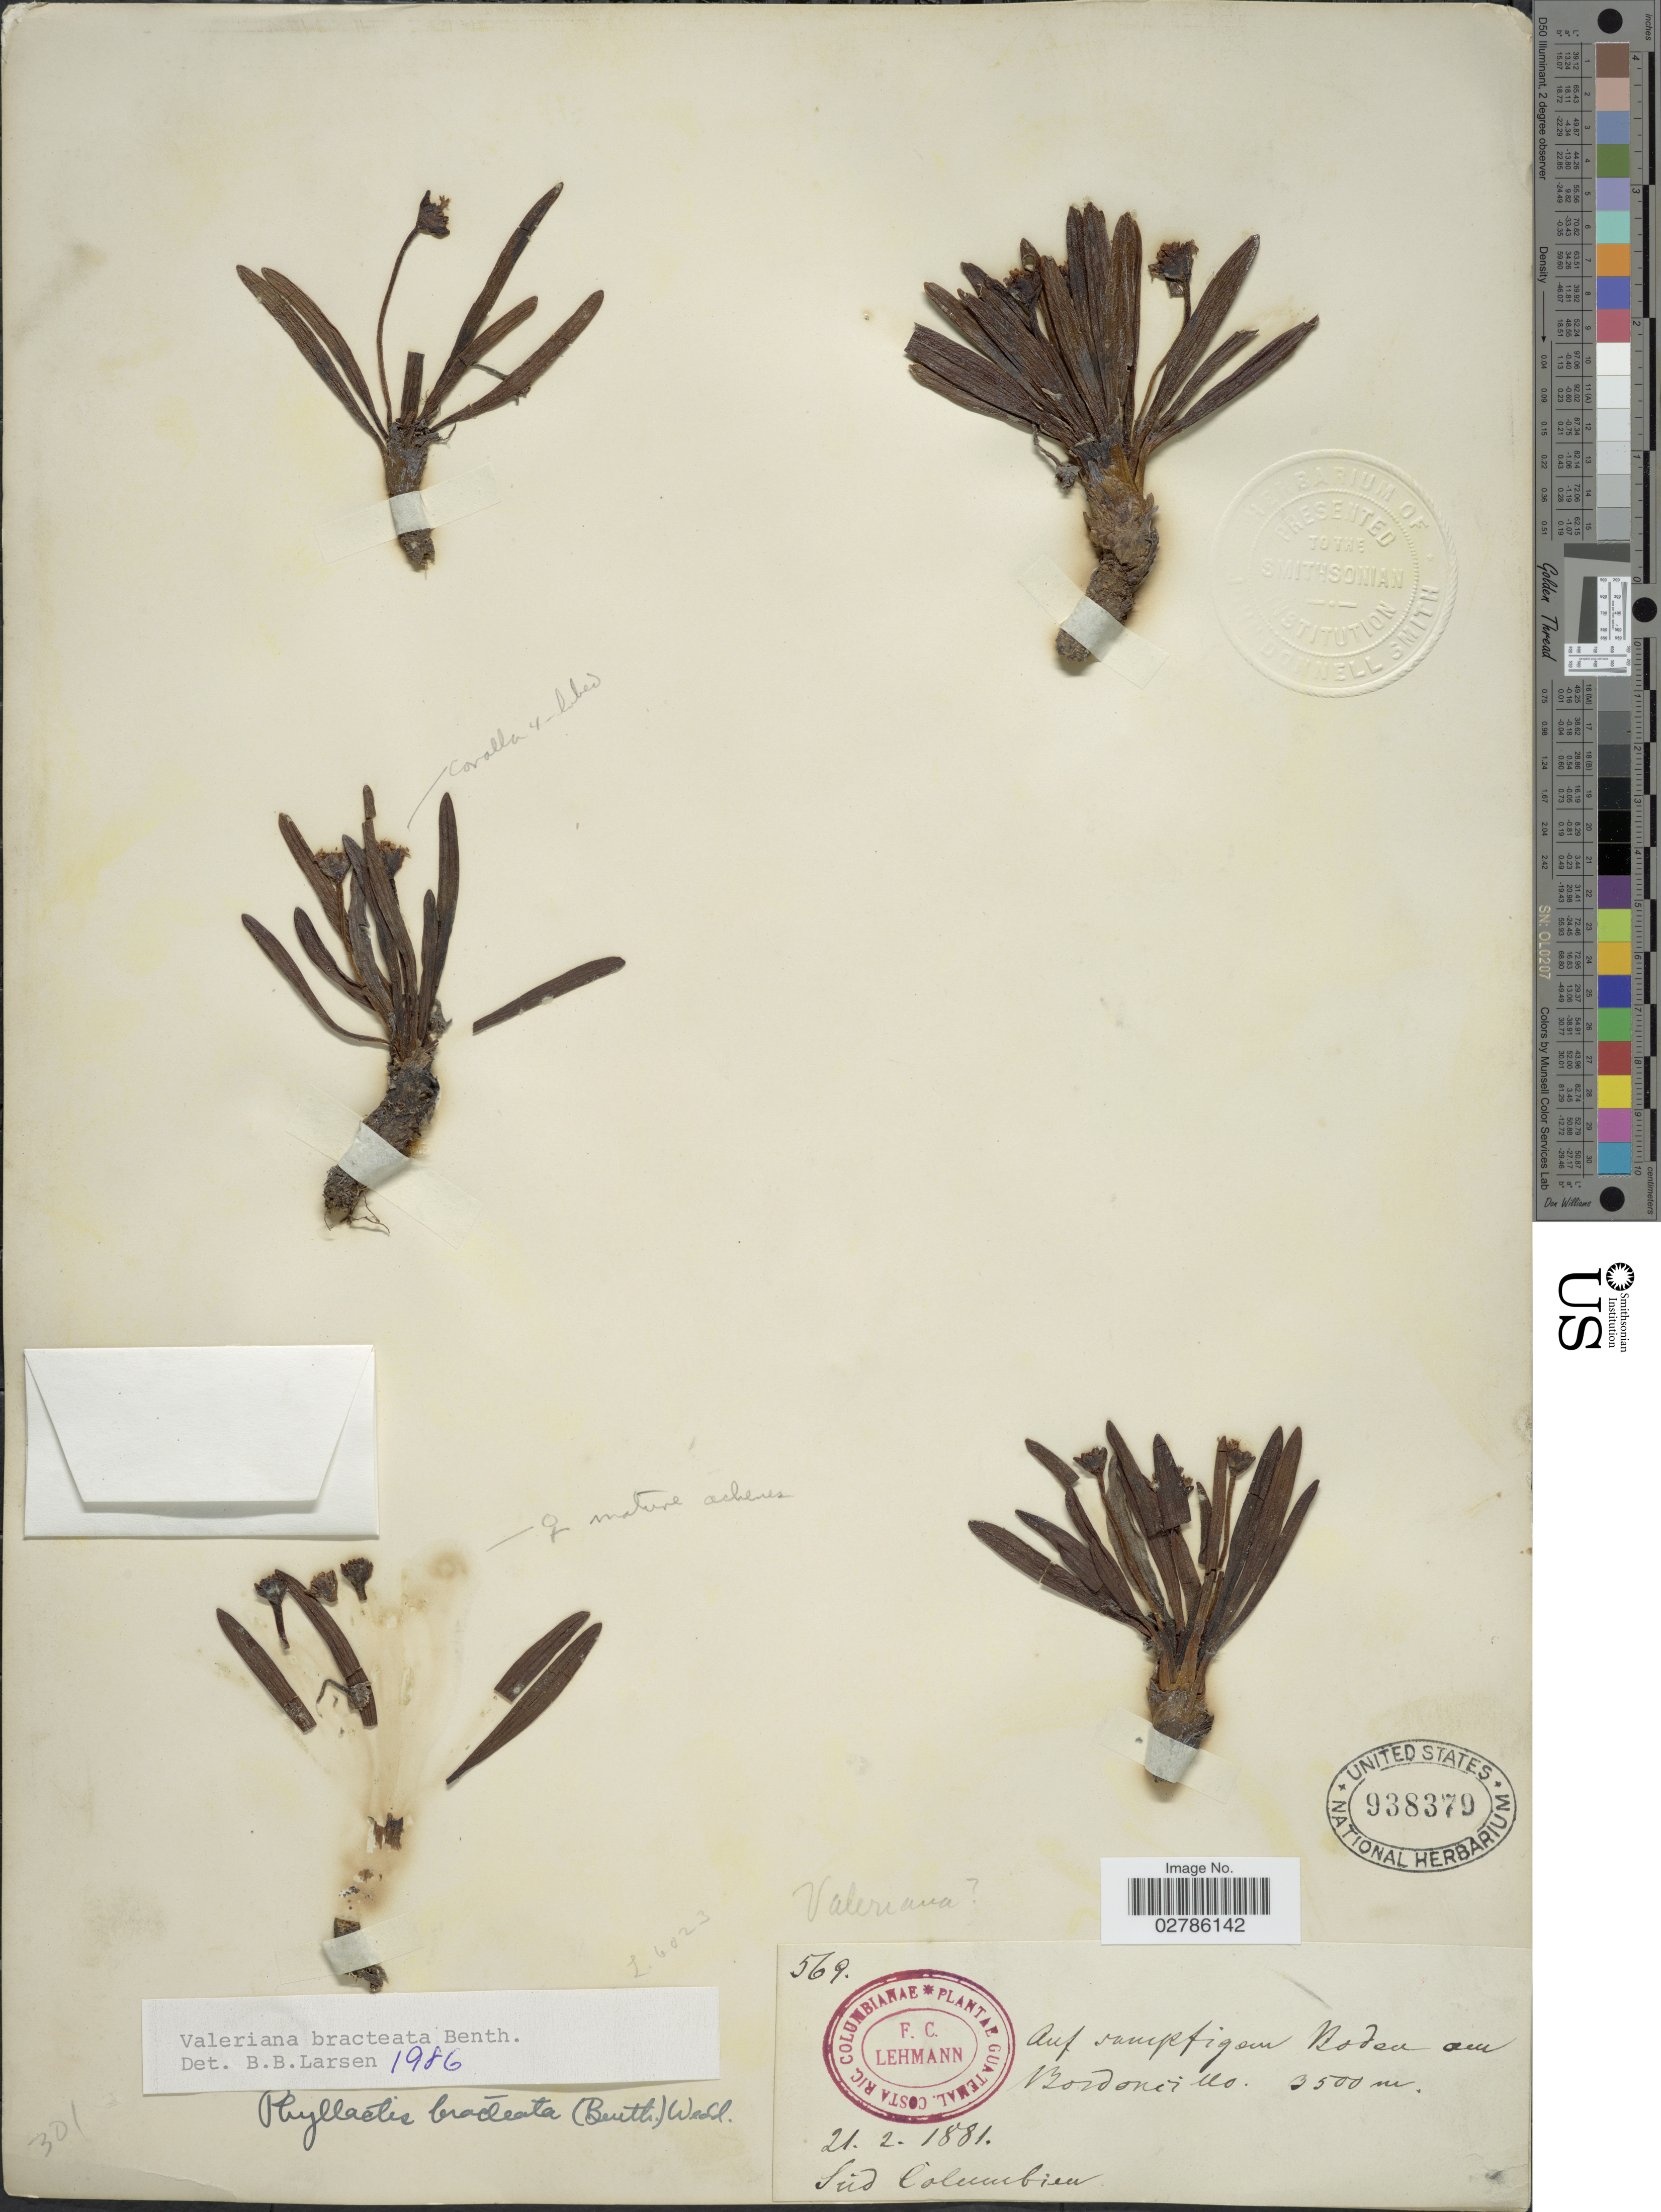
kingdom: Plantae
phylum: Tracheophyta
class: Magnoliopsida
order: Dipsacales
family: Caprifoliaceae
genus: Phyllactis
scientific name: Phyllactis bracteata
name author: (Benth.) Wedd.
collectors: F. C. Lehmann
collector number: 569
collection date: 1881-02-21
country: Colombia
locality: Sud Columbian, Auf sumpfigen Boden am Bordonville.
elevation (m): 3500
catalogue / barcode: US 938379